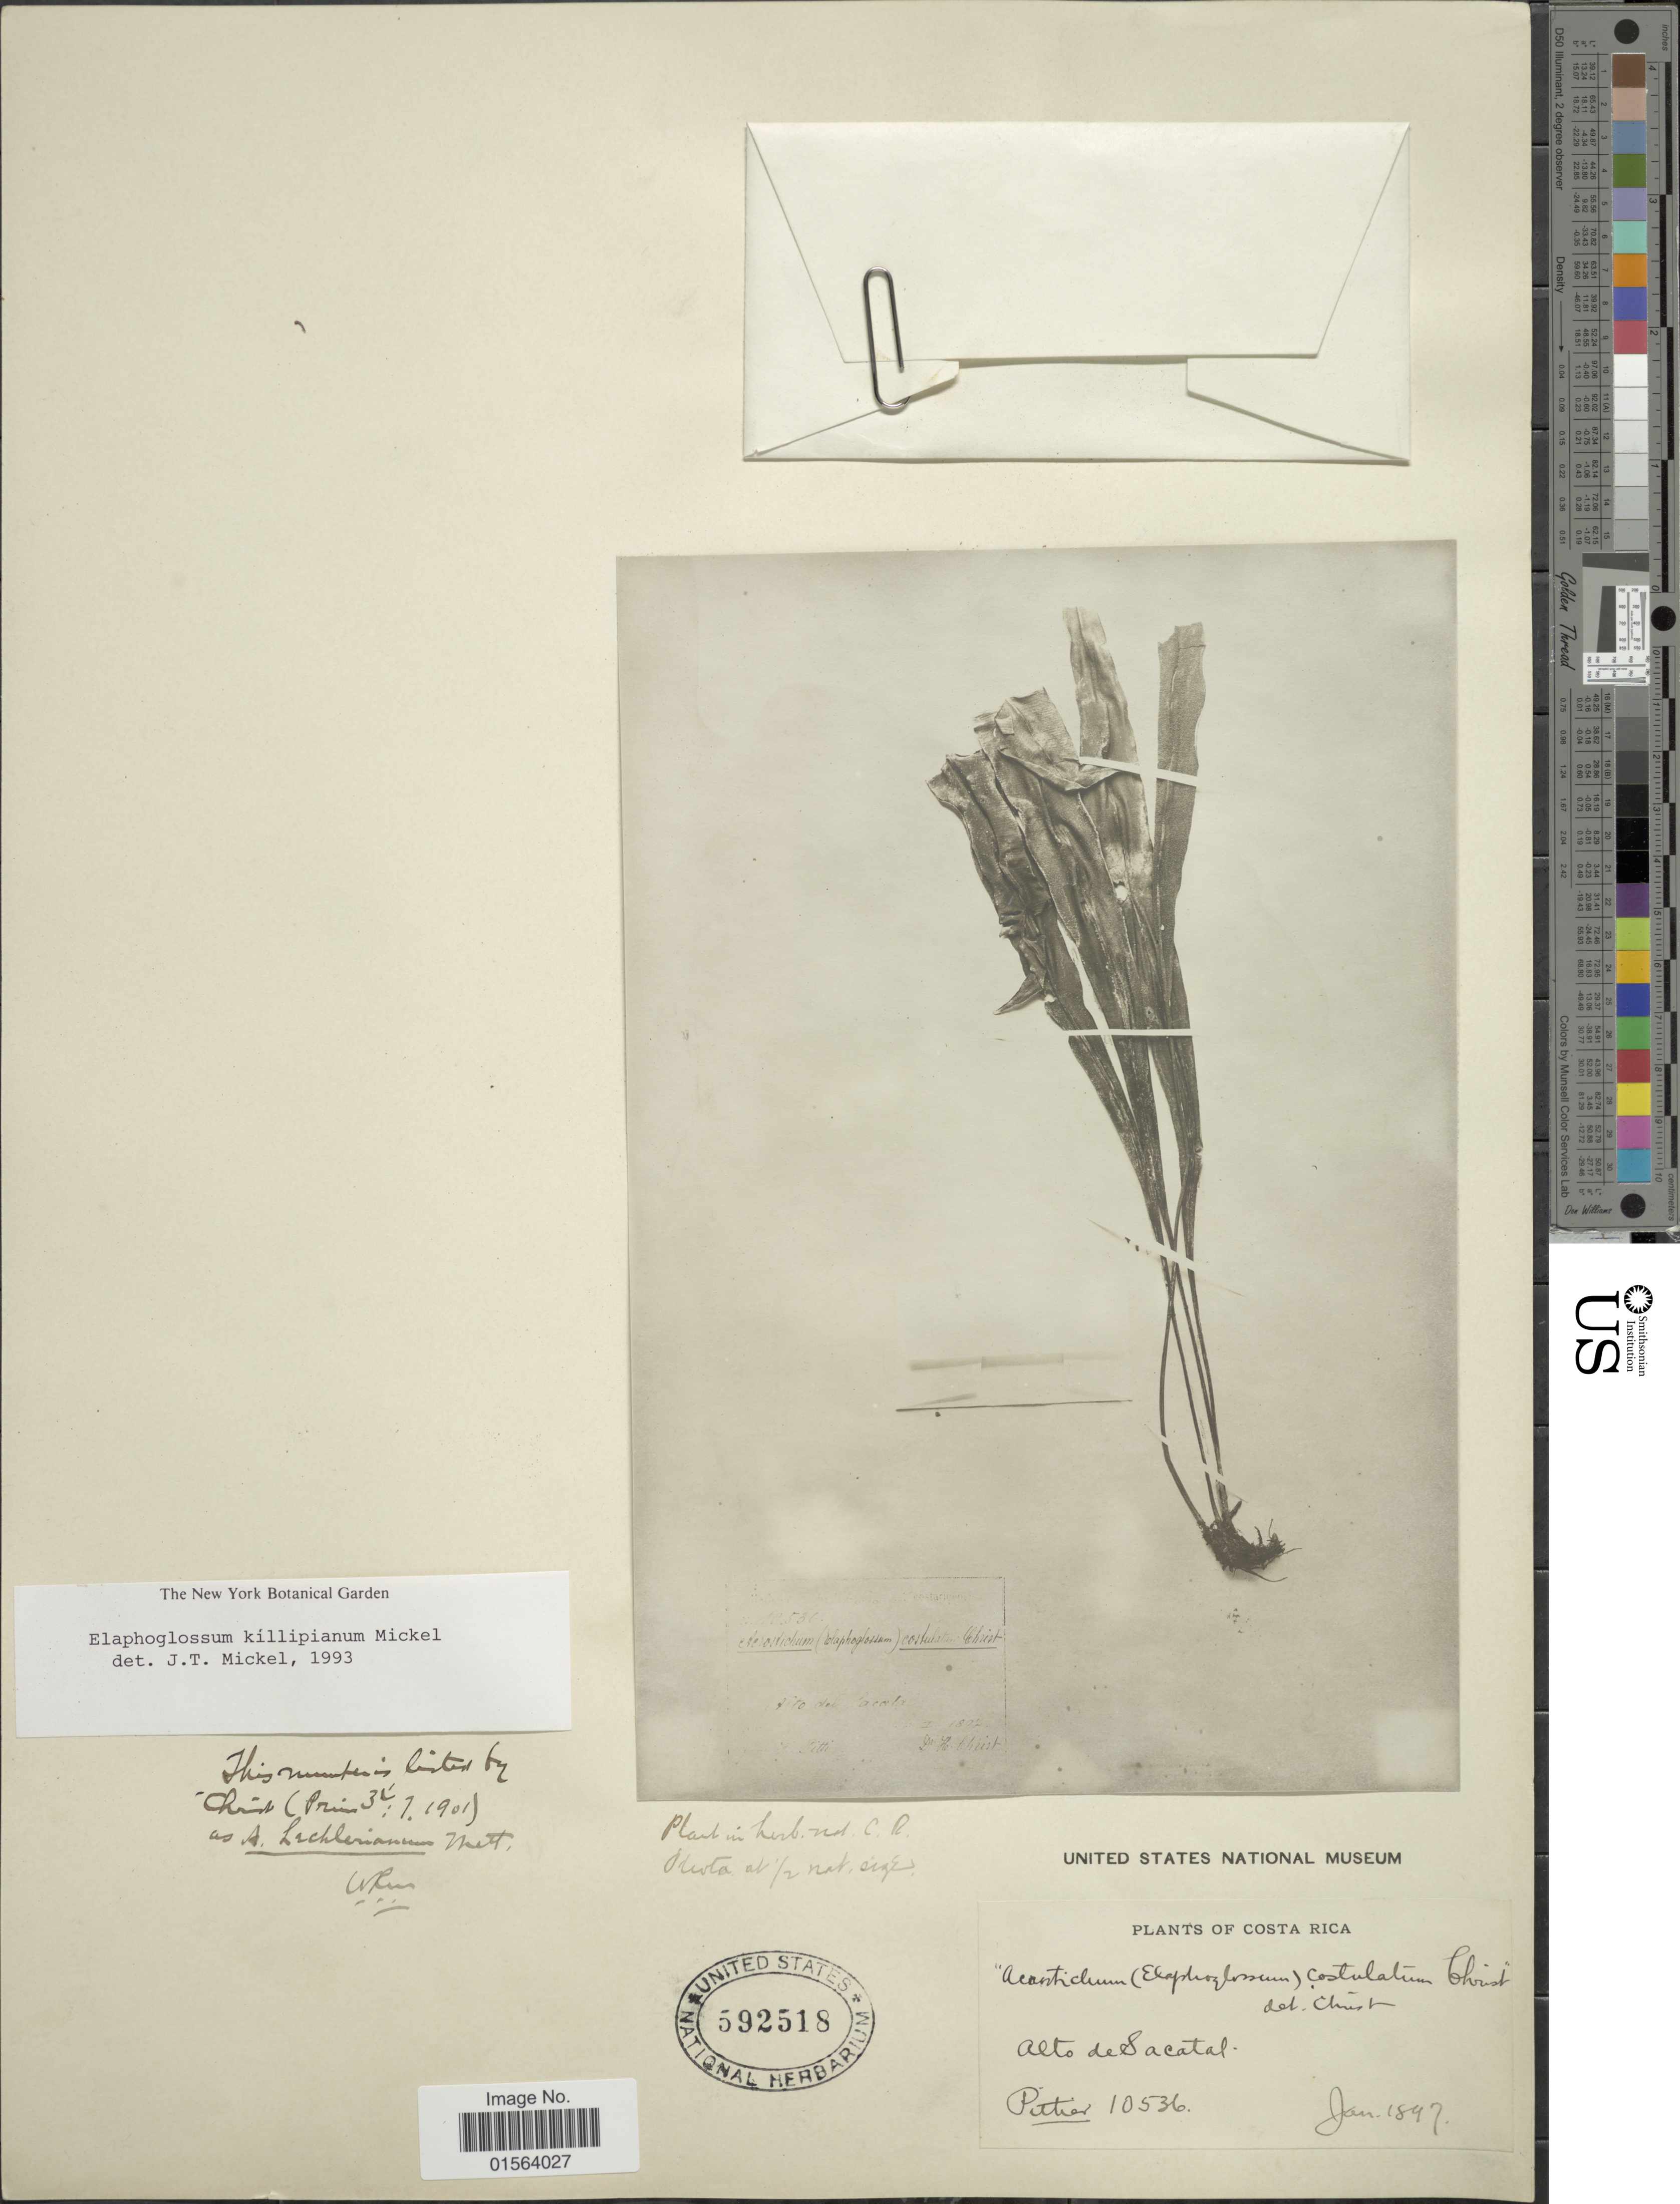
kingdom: Plantae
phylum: Tracheophyta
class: Polypodiopsida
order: Polypodiales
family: Dryopteridaceae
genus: Elaphoglossum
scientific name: Elaphoglossum killipianum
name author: Mickel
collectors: Pittier, --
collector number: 10536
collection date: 1897-01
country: Costa Rica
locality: Alto de Sacatal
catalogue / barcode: US 592518